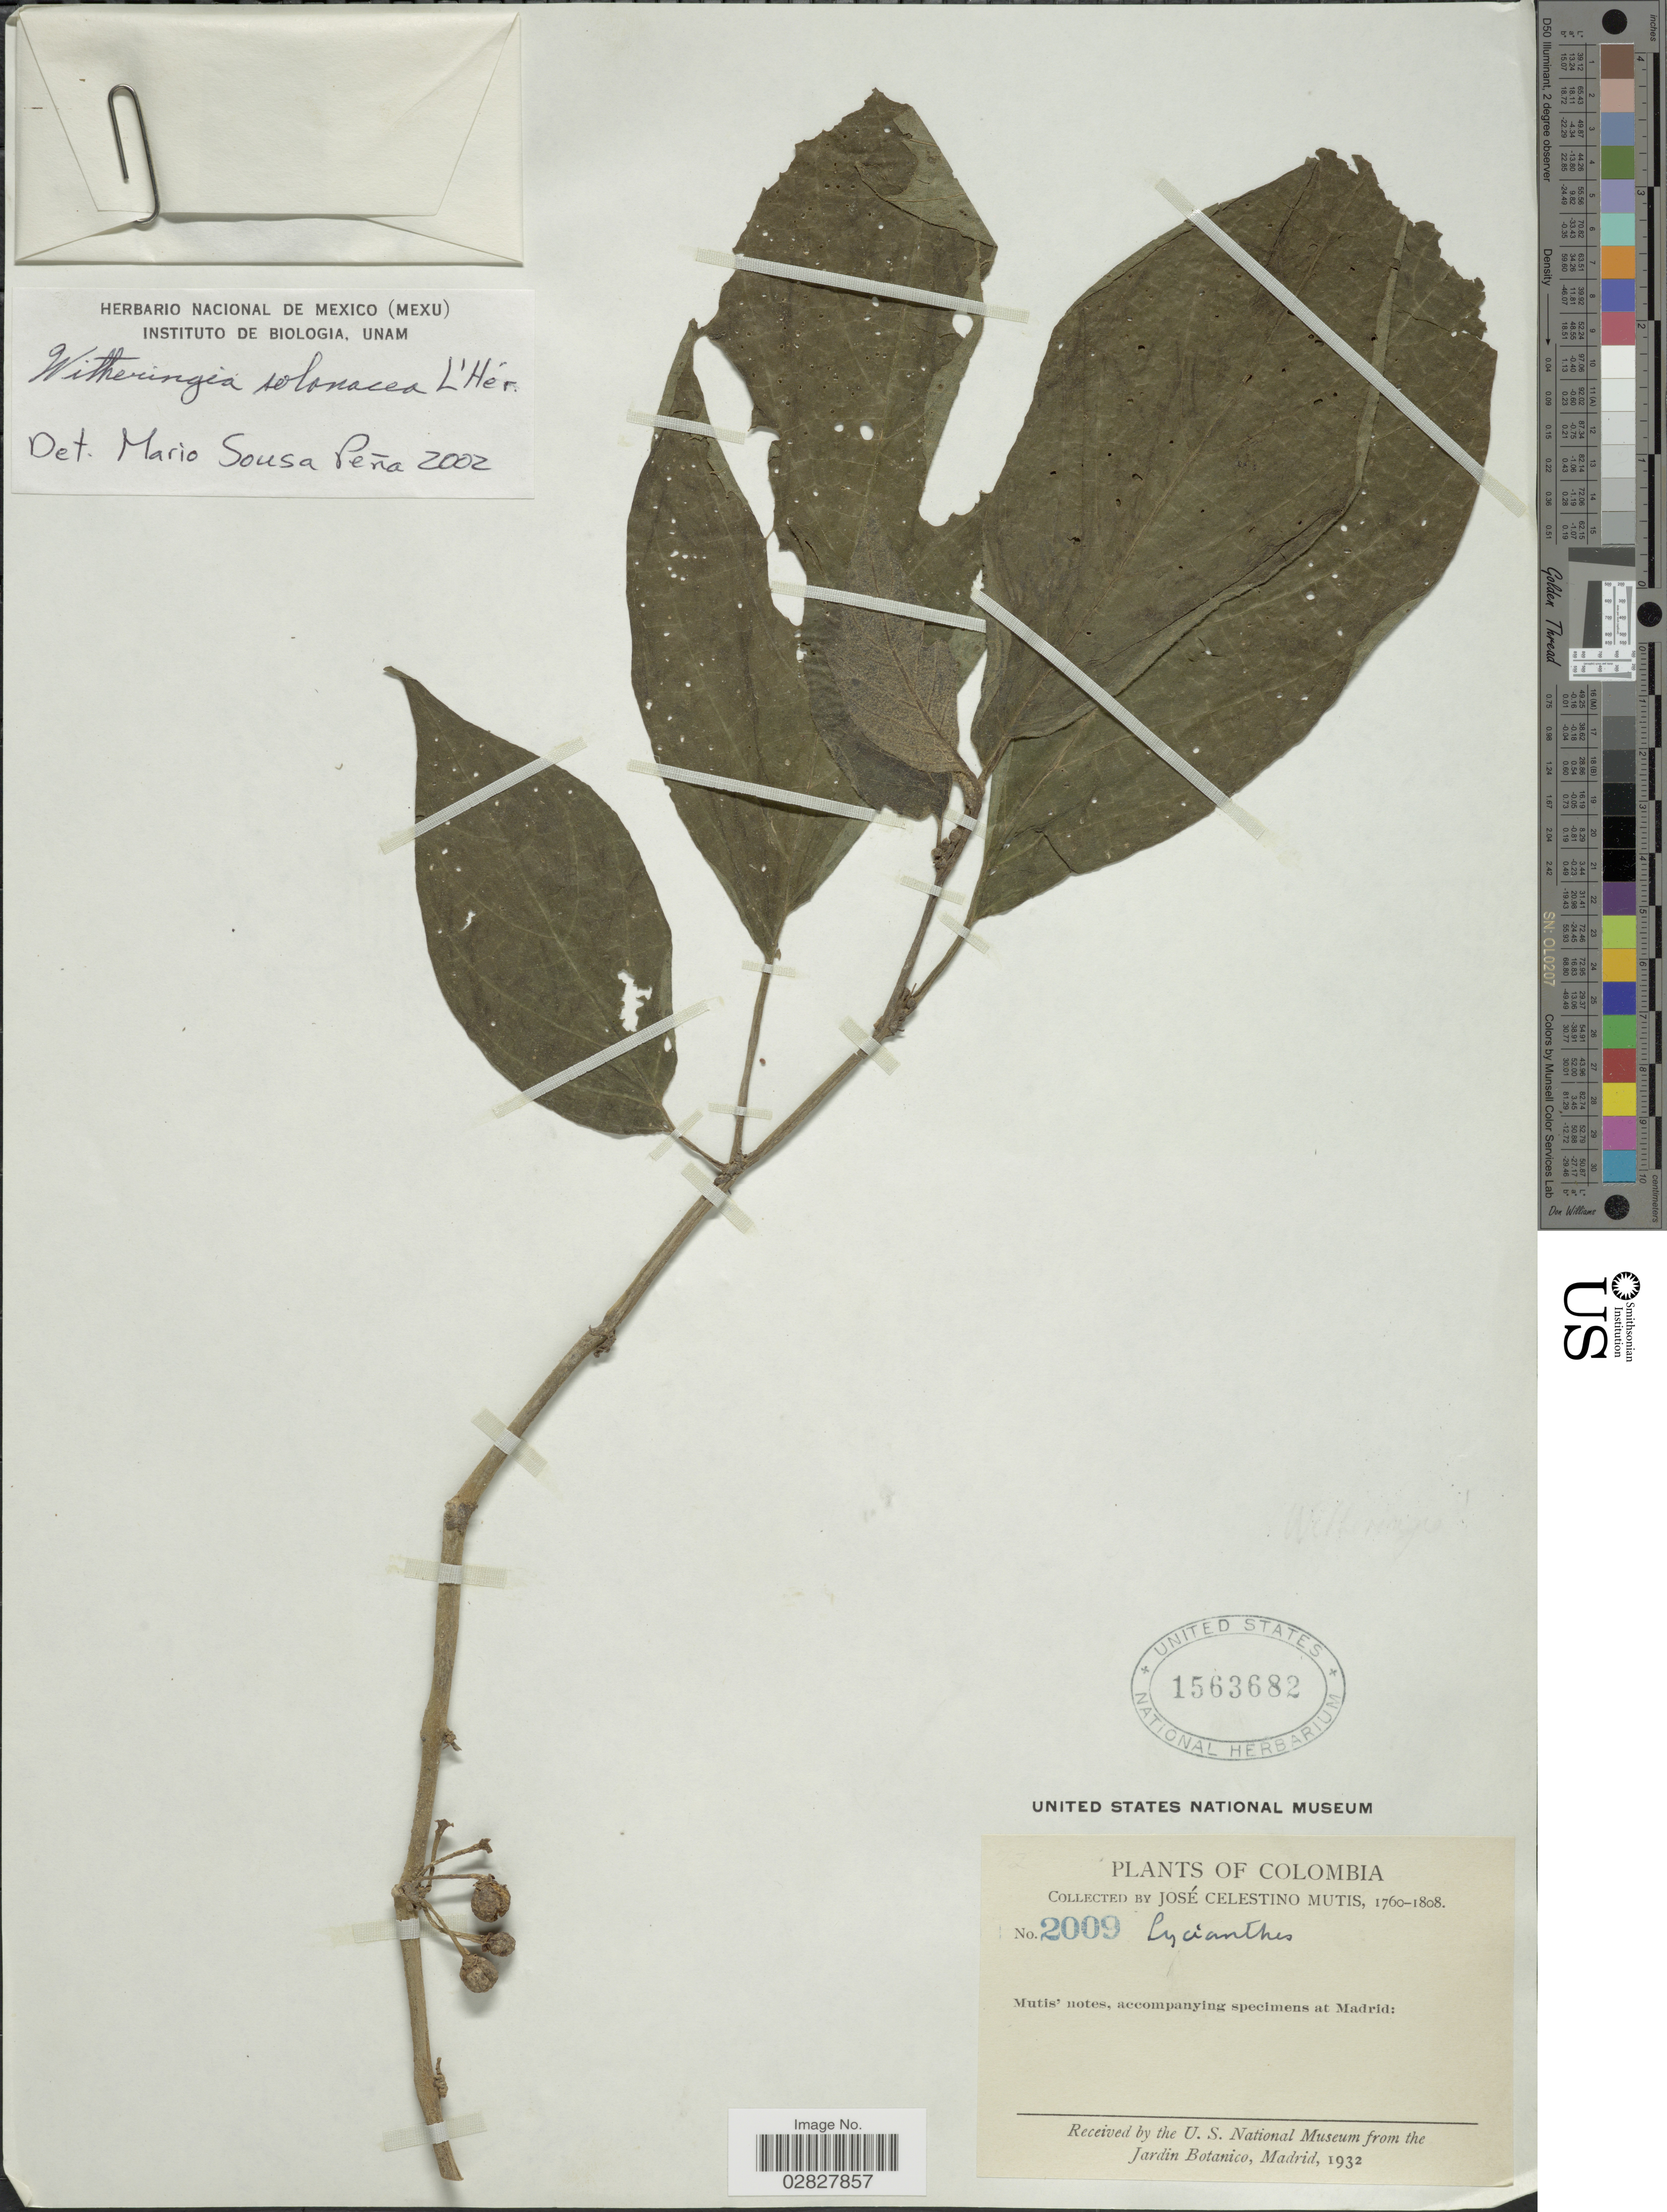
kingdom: Plantae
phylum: Tracheophyta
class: Magnoliopsida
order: Solanales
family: Solanaceae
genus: Witheringia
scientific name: Witheringia solanacea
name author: L'Hér.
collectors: J. C. B. Mutis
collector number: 2009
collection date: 1760/1808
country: Colombia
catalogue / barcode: US 1563682